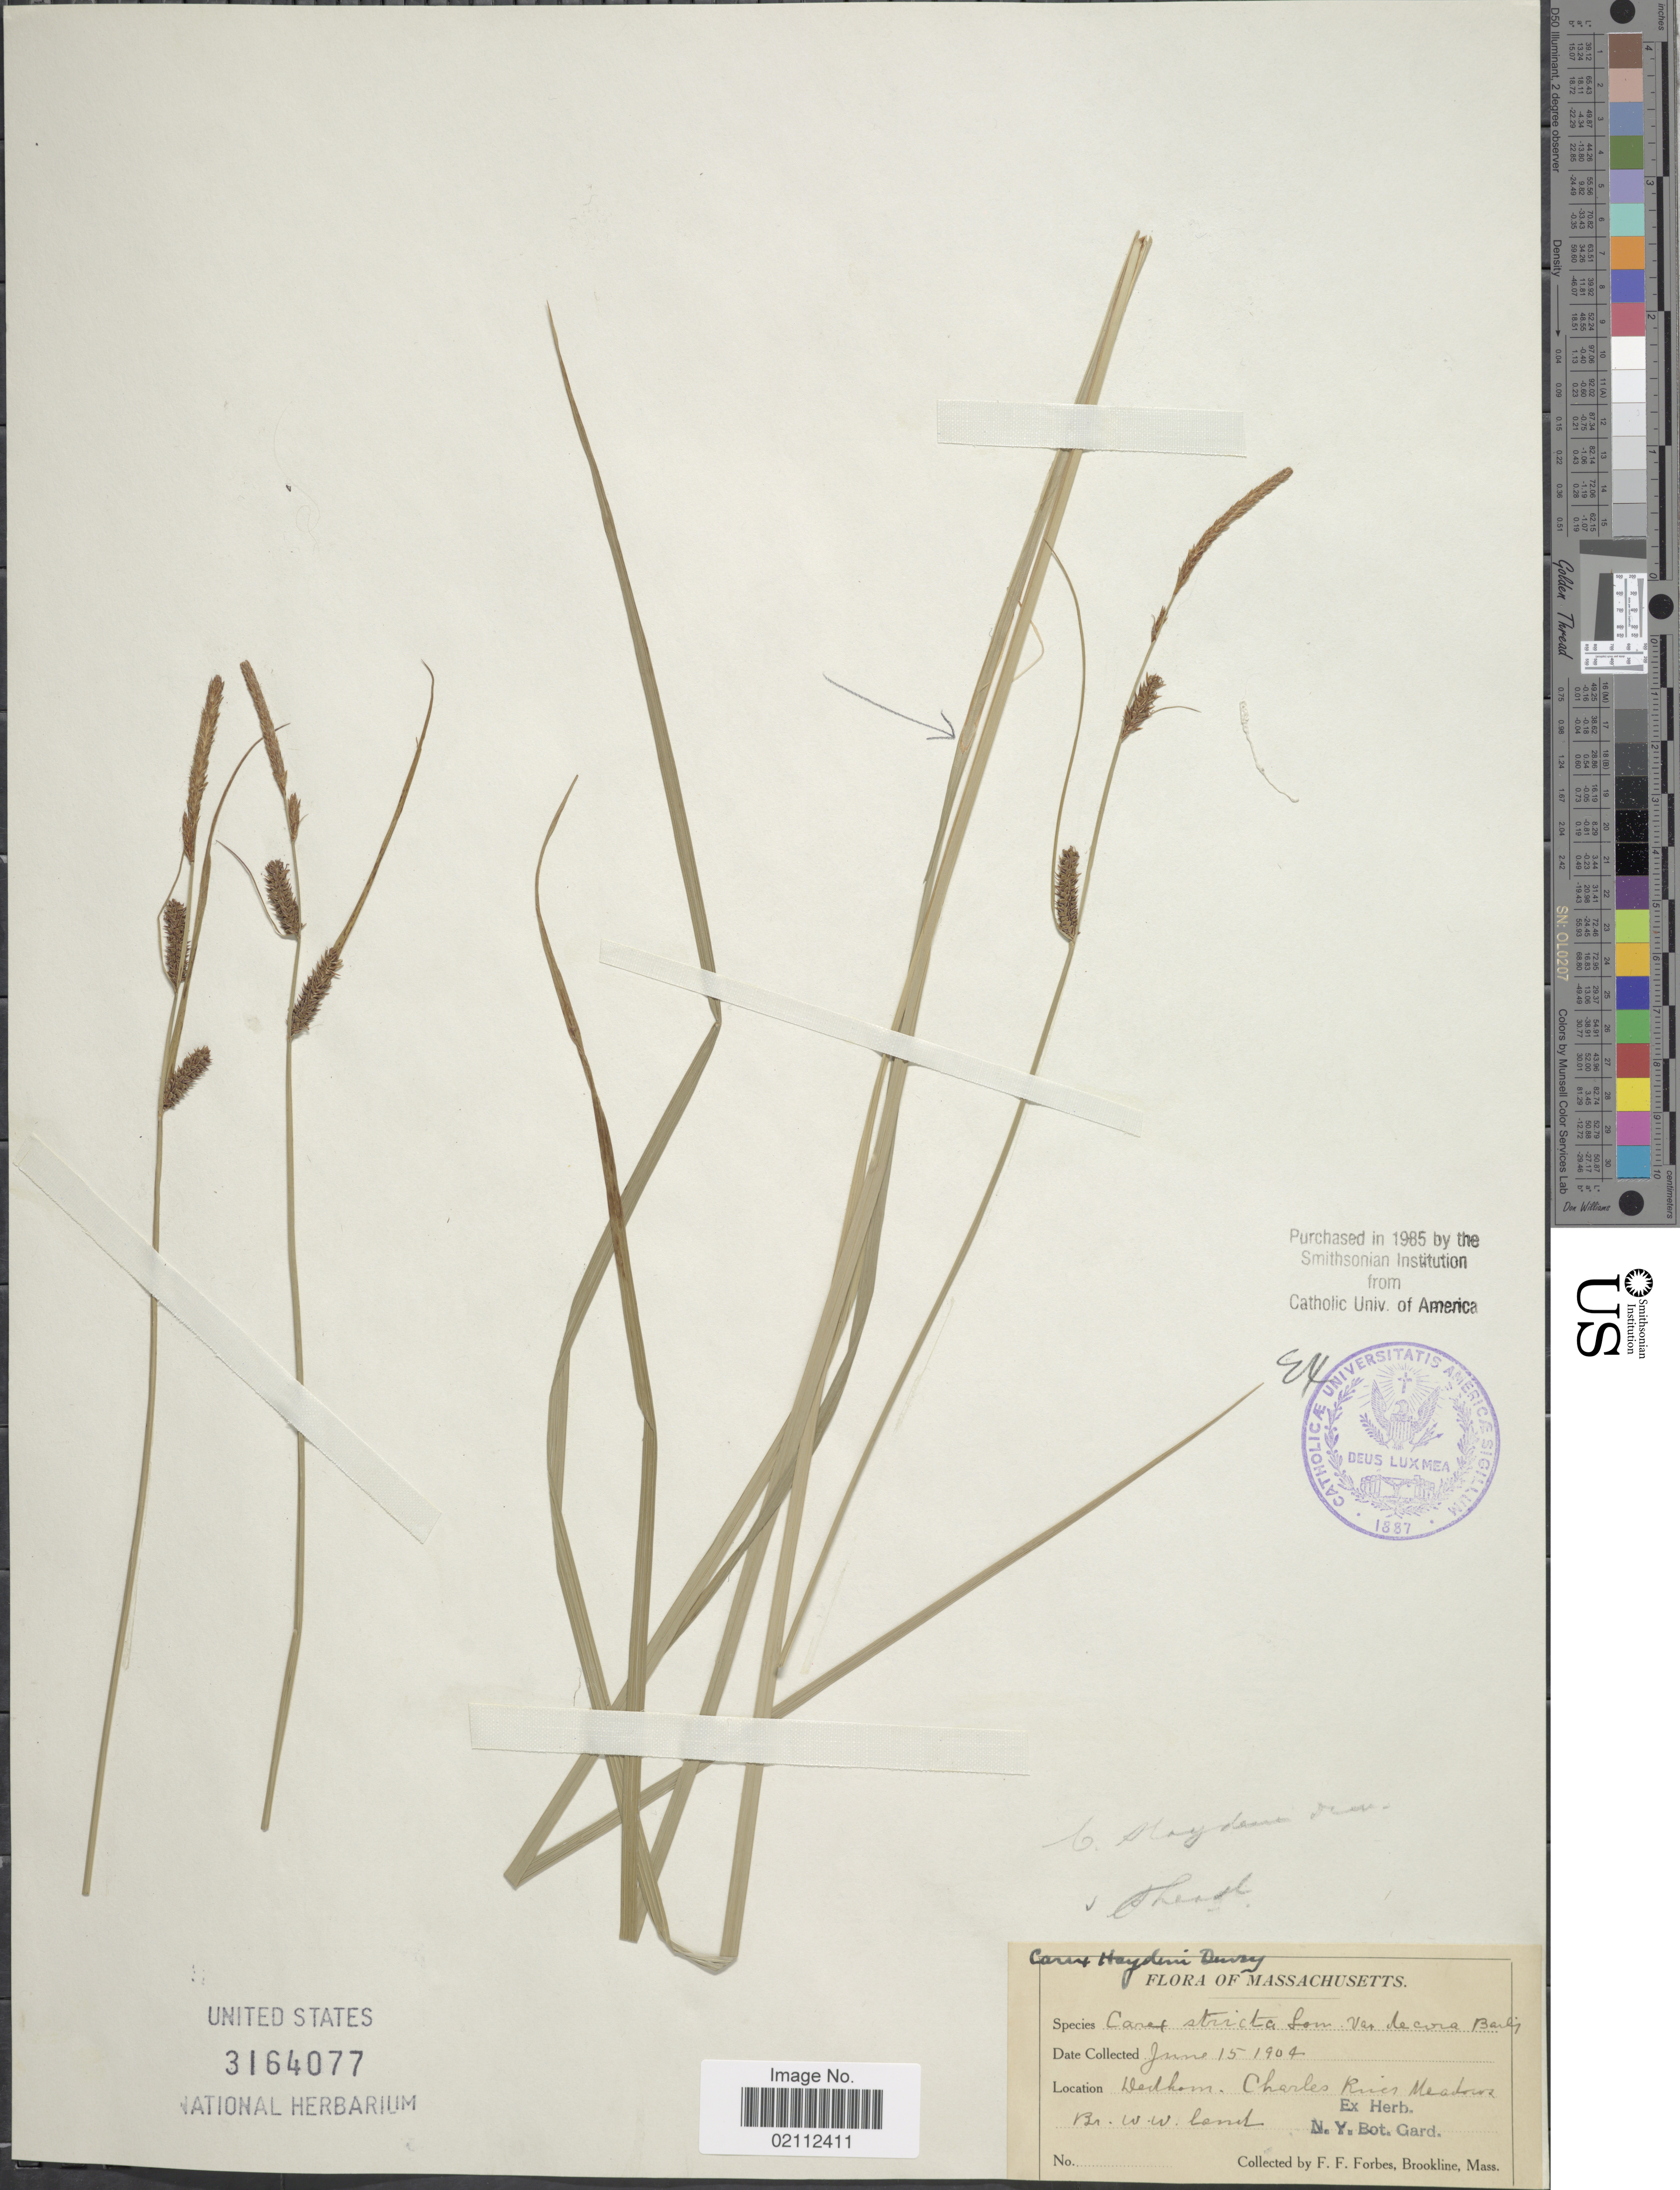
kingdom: Plantae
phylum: Tracheophyta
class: Liliopsida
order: Poales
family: Cyperaceae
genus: Carex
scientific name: Carex haydenii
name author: Dewey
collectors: F. Forbes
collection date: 1904-06-15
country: United States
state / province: Massachusetts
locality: Dedham. Charles River Meadows Br. W. W. land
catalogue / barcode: US 3164077